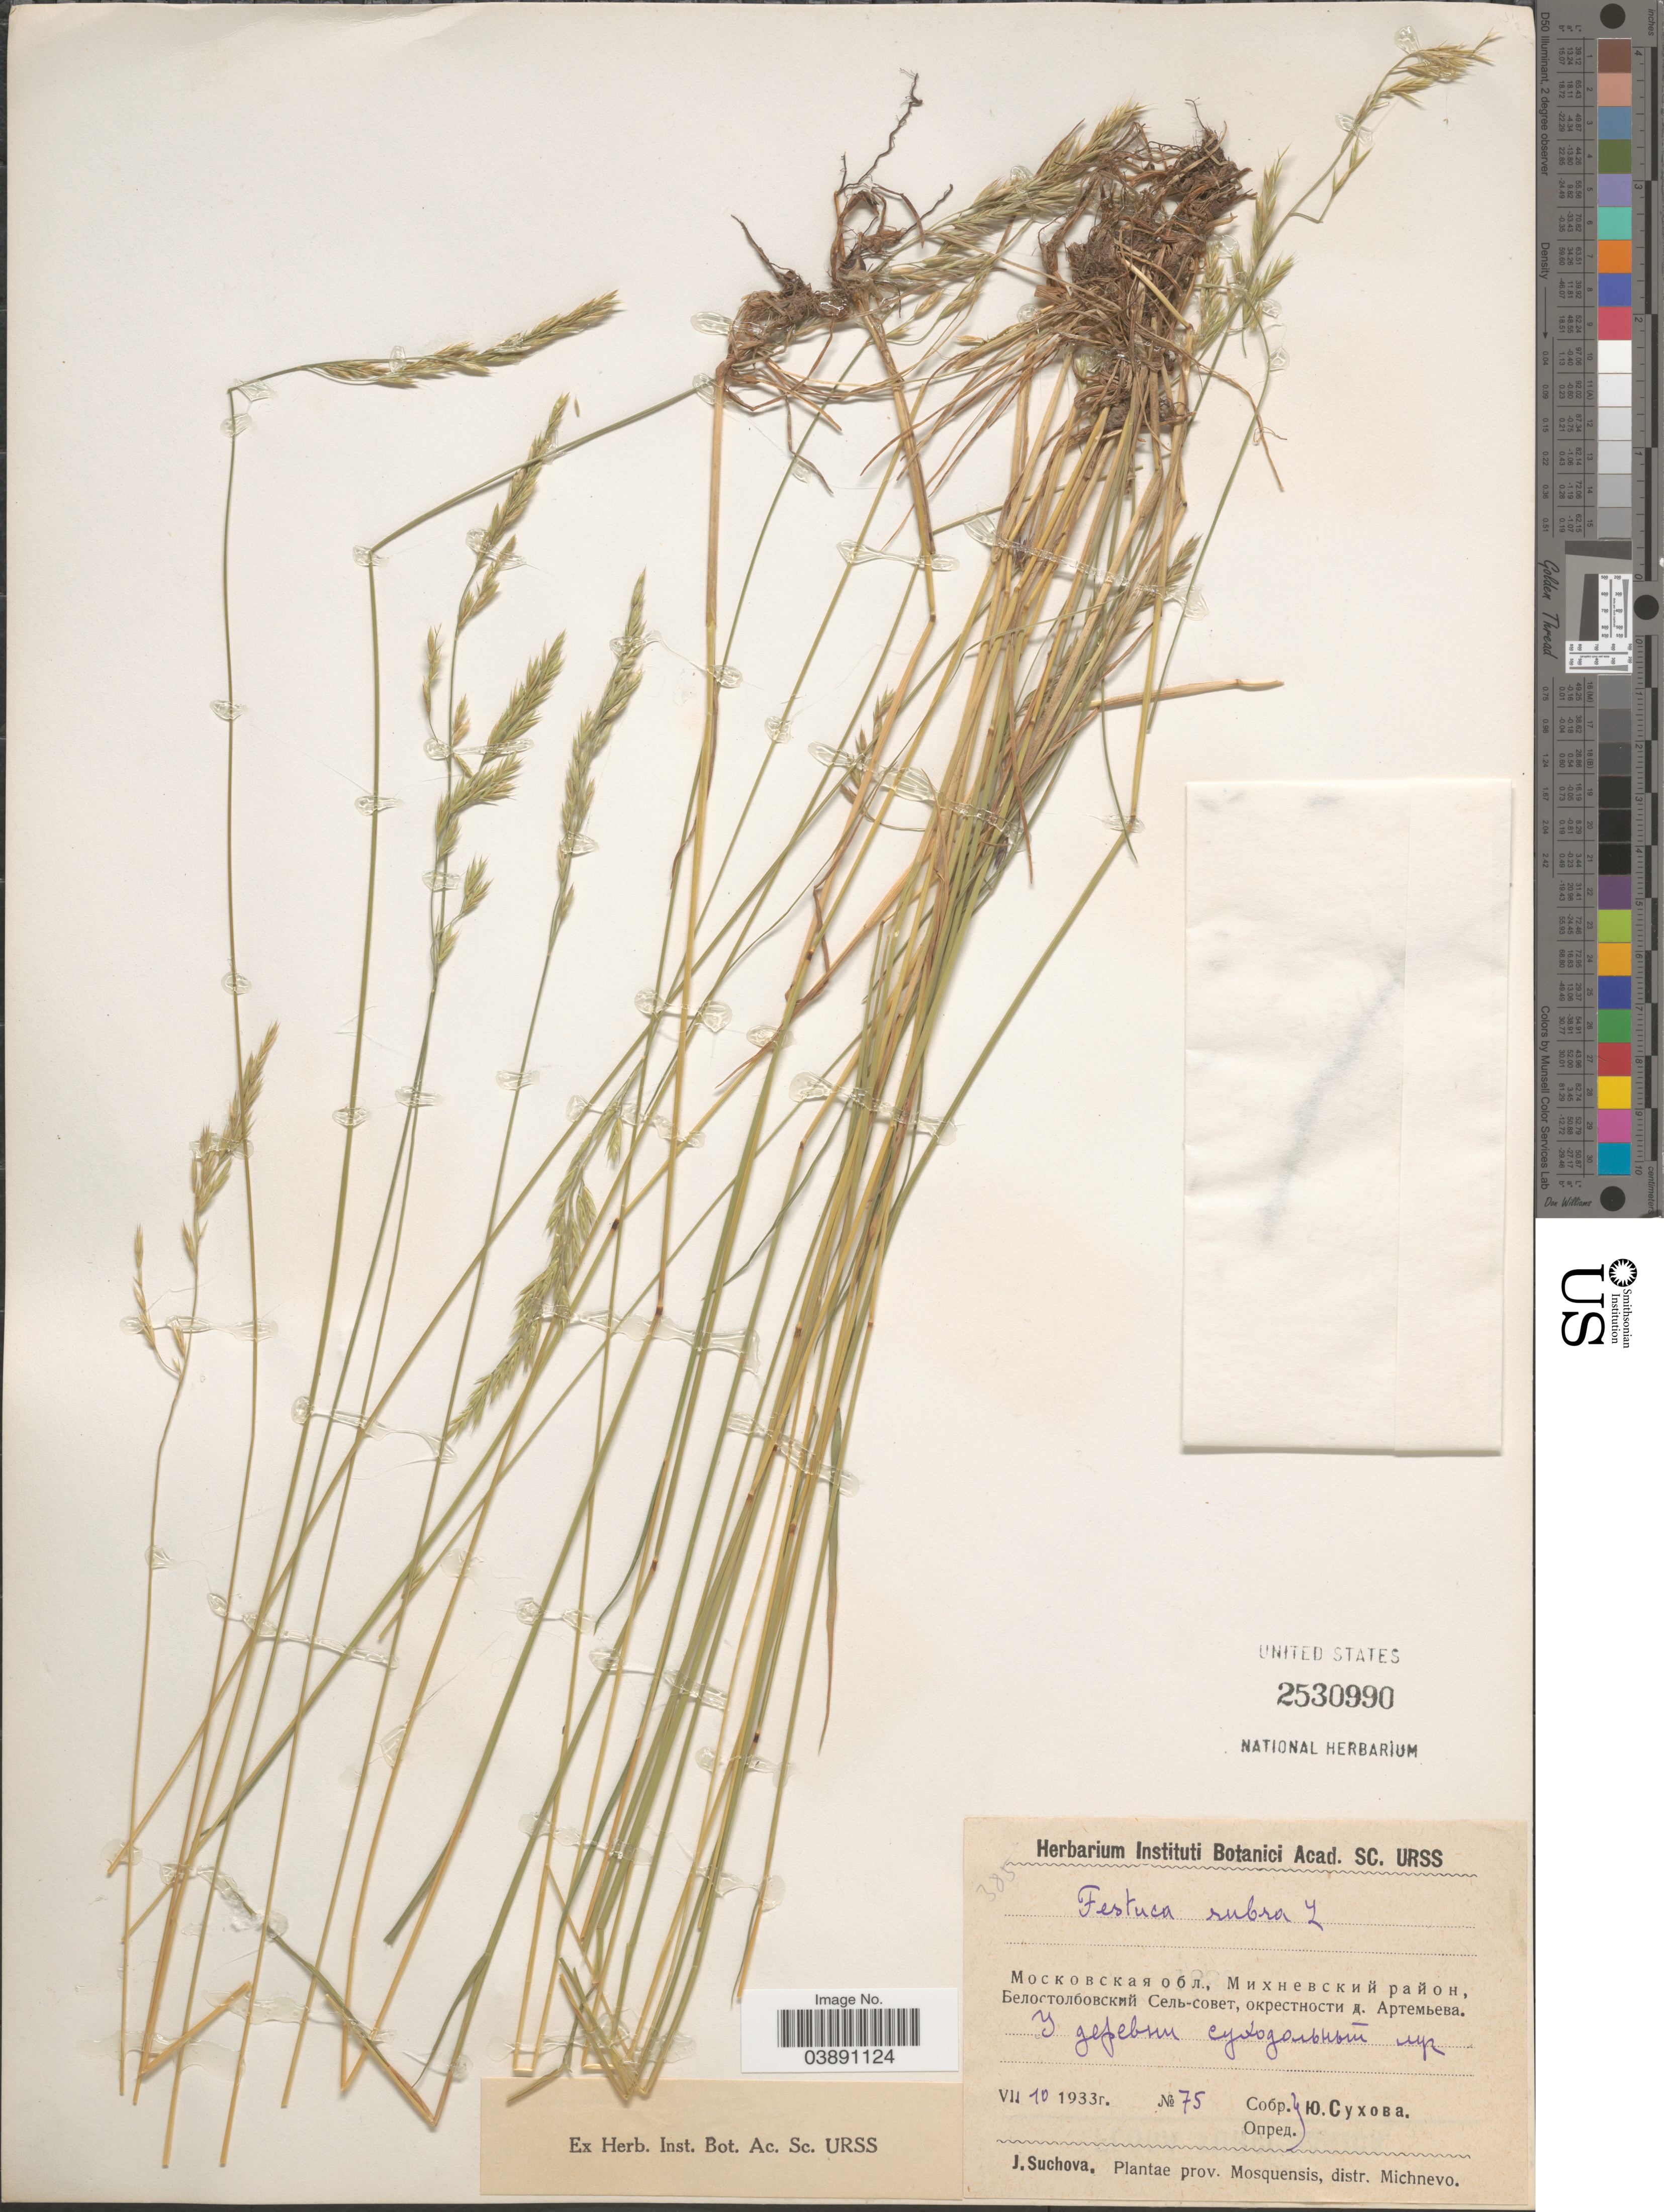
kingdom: Plantae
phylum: Tracheophyta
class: Liliopsida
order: Poales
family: Poaceae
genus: Festuca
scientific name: Festuca rubra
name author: L.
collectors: J. Suchova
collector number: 75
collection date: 1933-07-10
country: Russian Federation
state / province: Moscow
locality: Moscow oblast, Moscow rayon, Belostolbovskiy Village Soviet, area d. Arteyev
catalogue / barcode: US 2530990